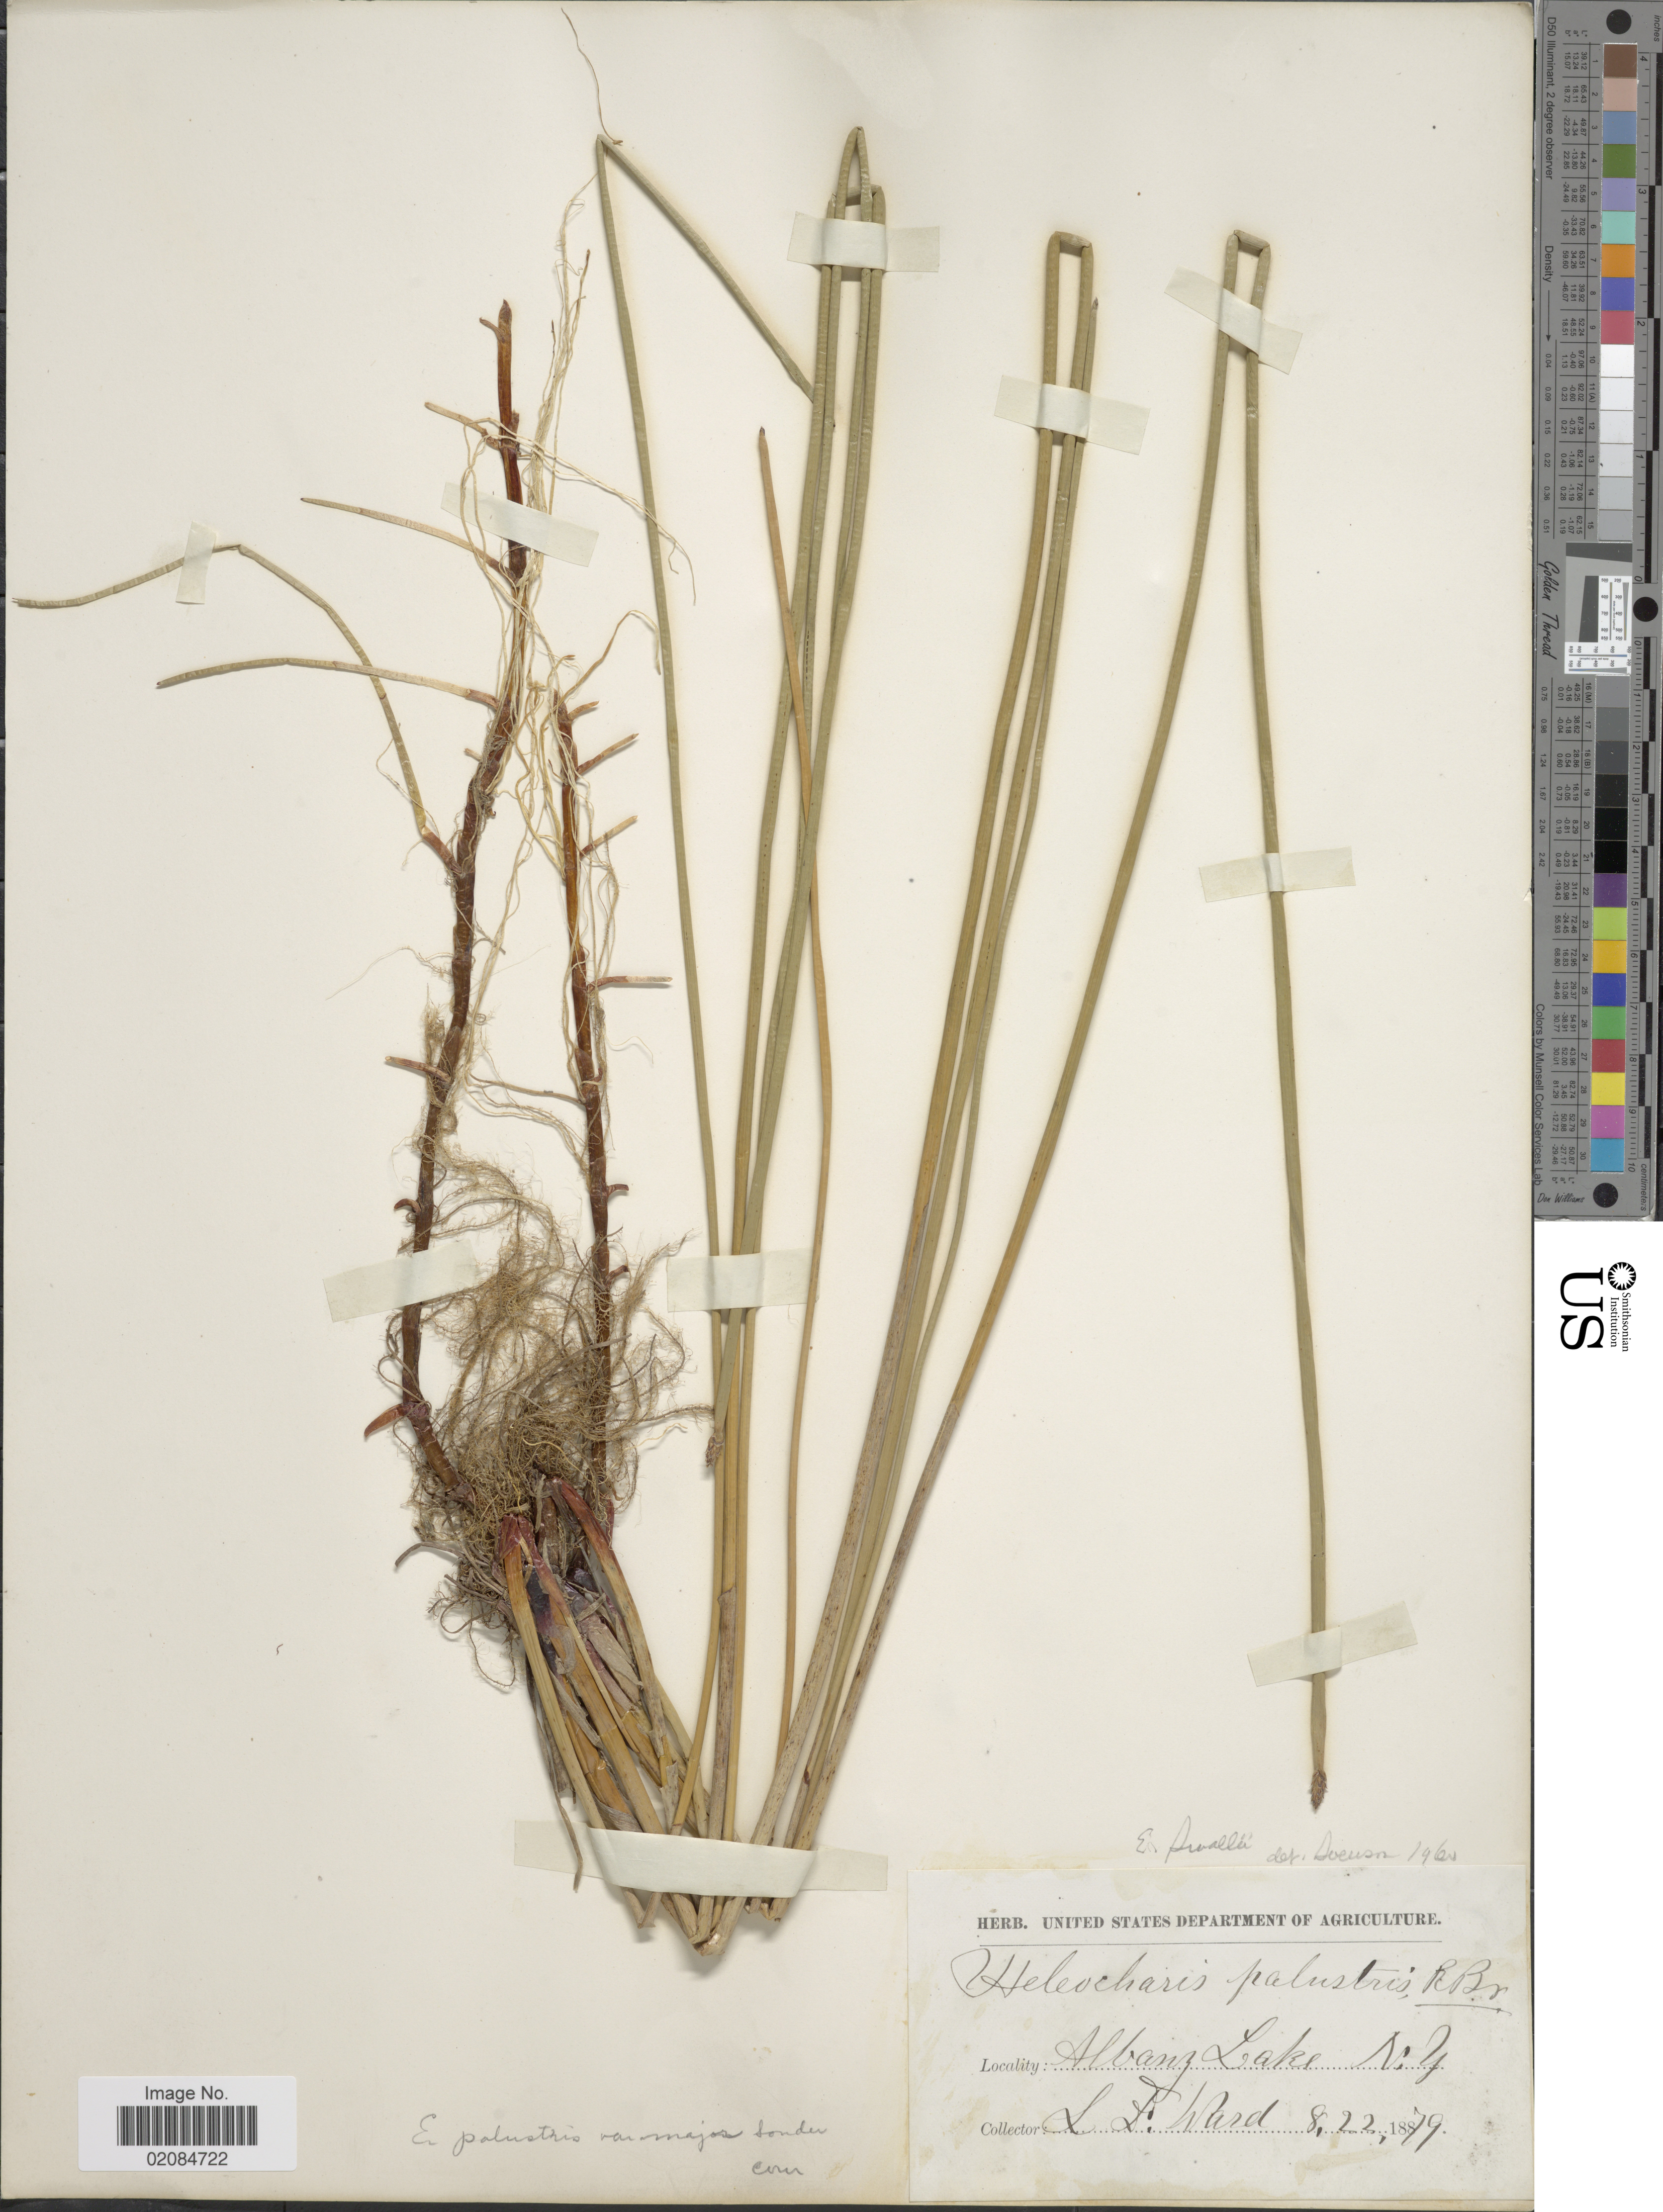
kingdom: Plantae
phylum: Tracheophyta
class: Liliopsida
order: Poales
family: Cyperaceae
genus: Eleocharis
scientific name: Eleocharis palustris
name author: (L.) Roem. & Schult.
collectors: L. Ward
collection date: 1879-08-22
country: United States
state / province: New York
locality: Albany Lake